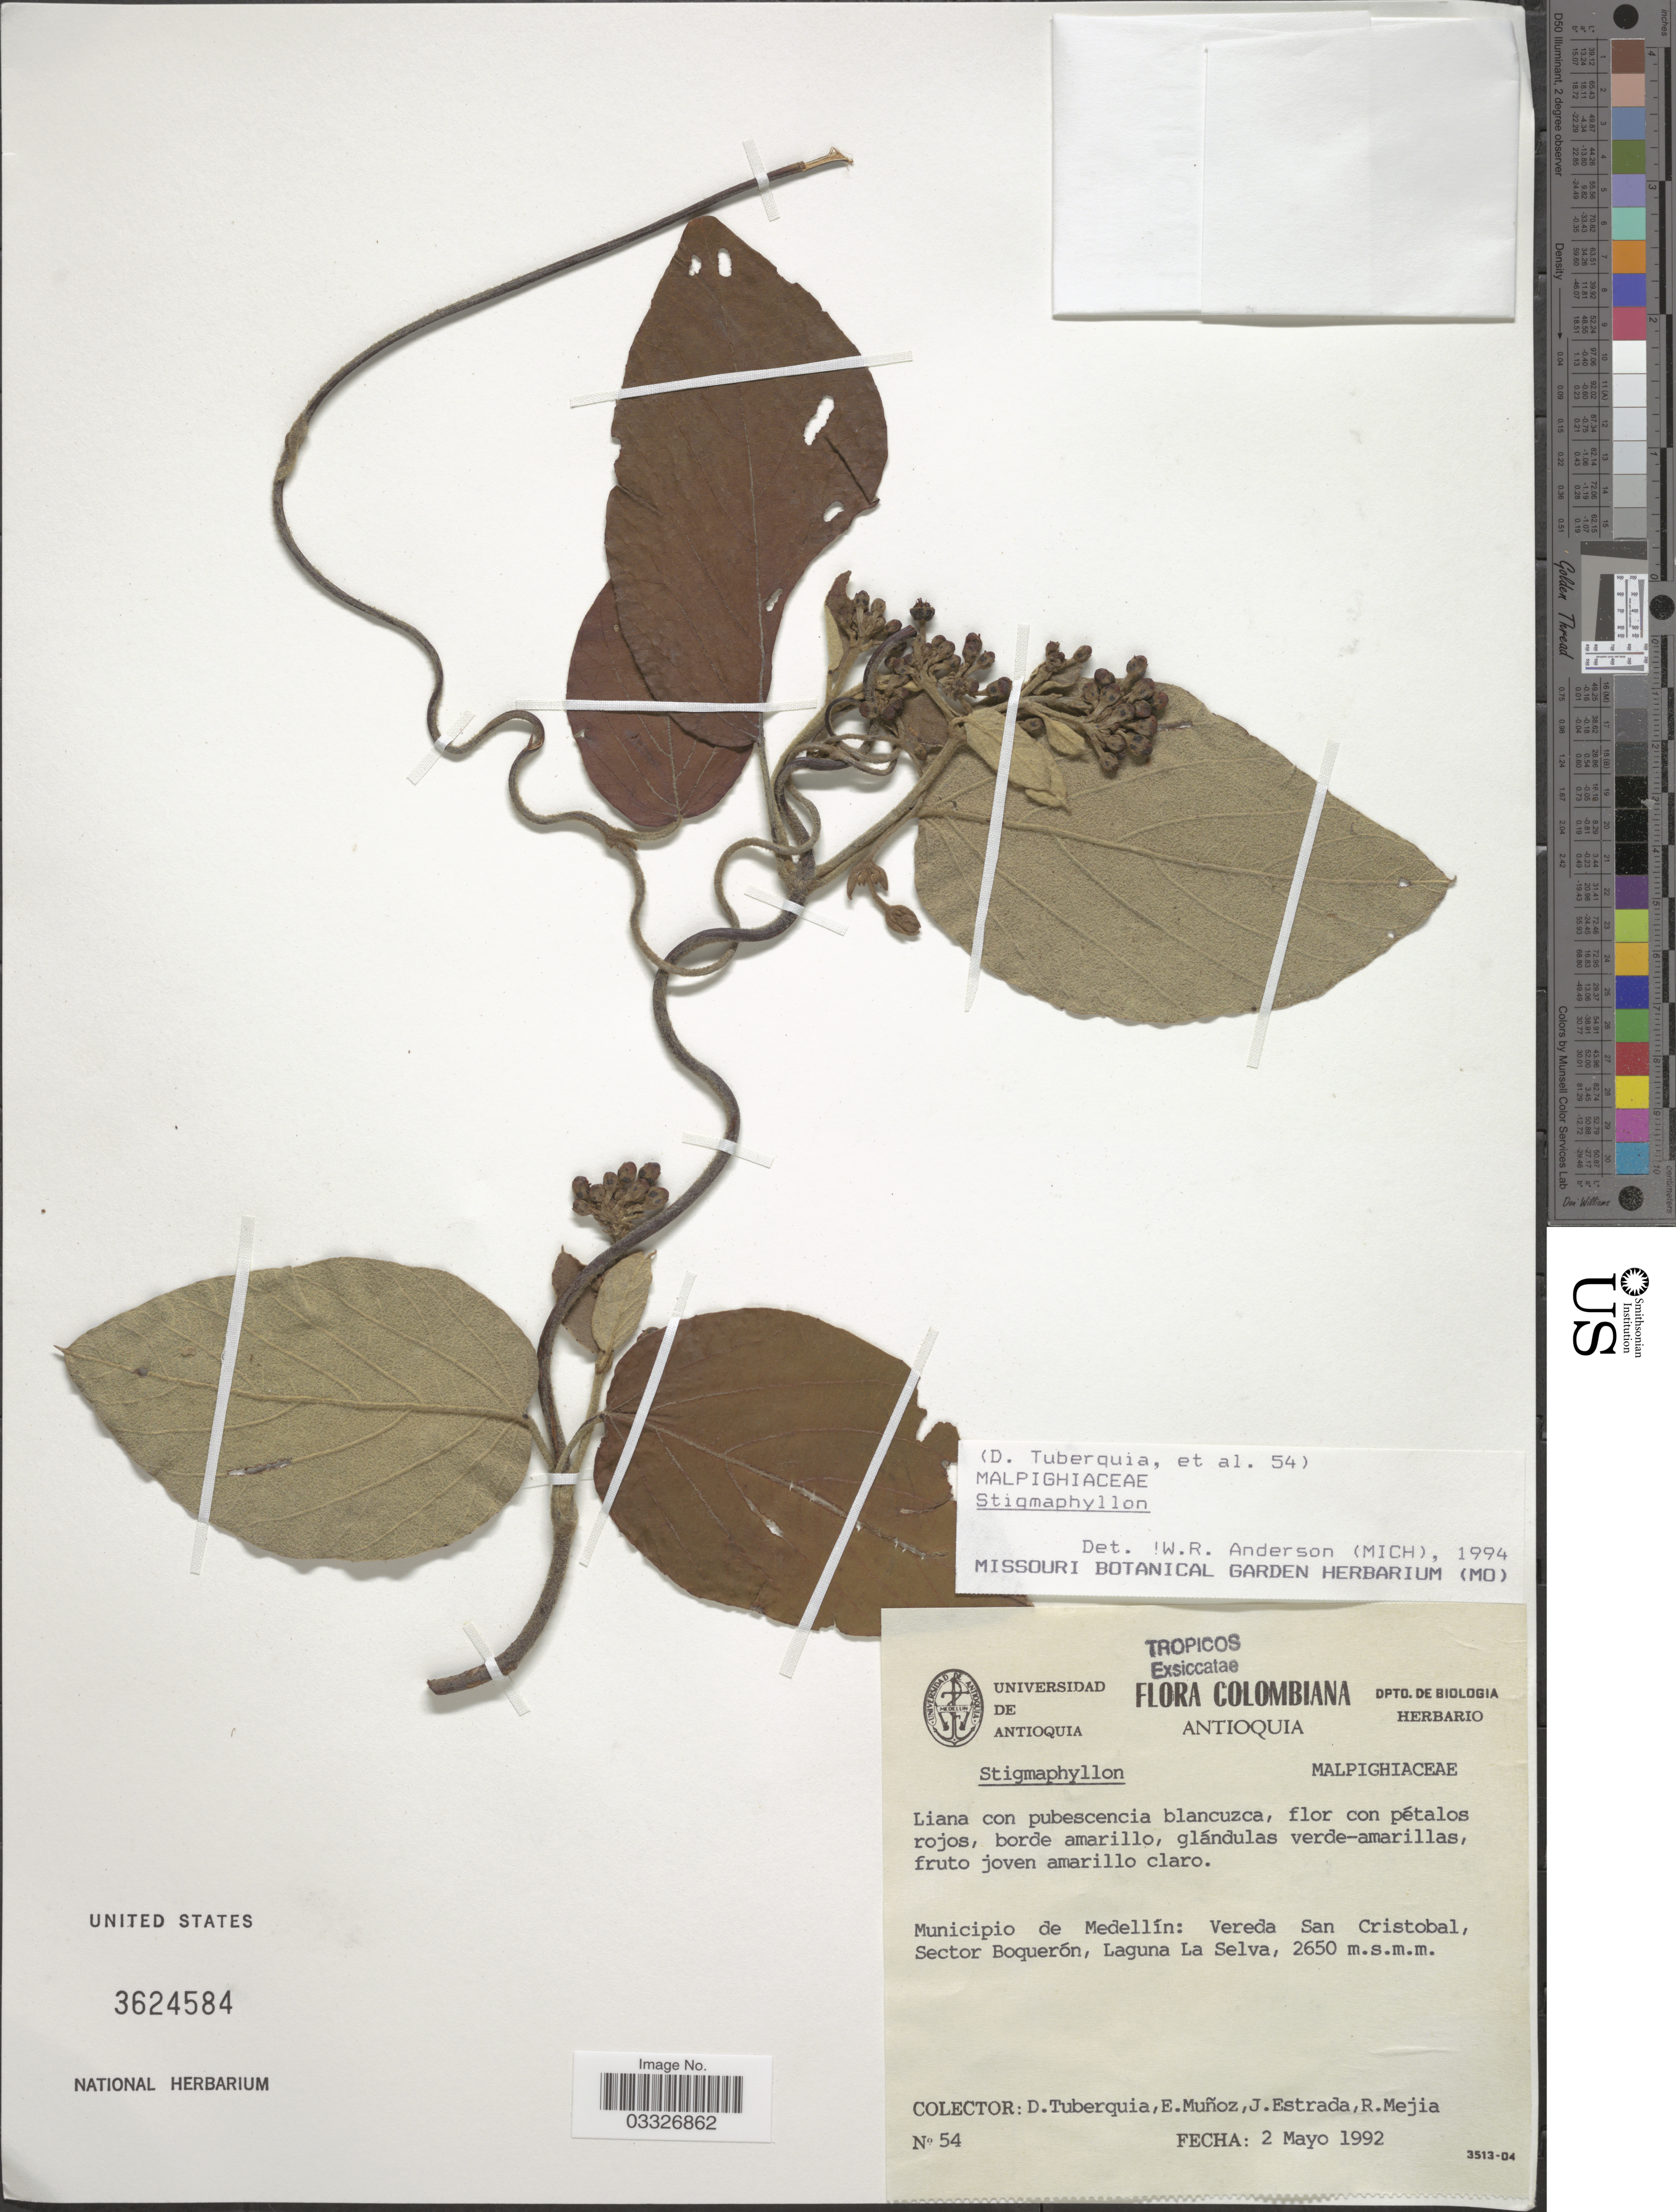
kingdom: Plantae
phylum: Tracheophyta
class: Magnoliopsida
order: Malpighiales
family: Malpighiaceae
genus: Stigmaphyllon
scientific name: Stigmaphyllon sp.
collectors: D. Tuberquia, E. Munoz, J. Estrada & R. Mejia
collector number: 54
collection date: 1992-05-02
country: Colombia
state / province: Antioquia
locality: Municipio de Medellín: Vereda San Cristobal, Sector Boquerón, Laguna La Selva.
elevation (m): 2650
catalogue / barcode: US 3624584